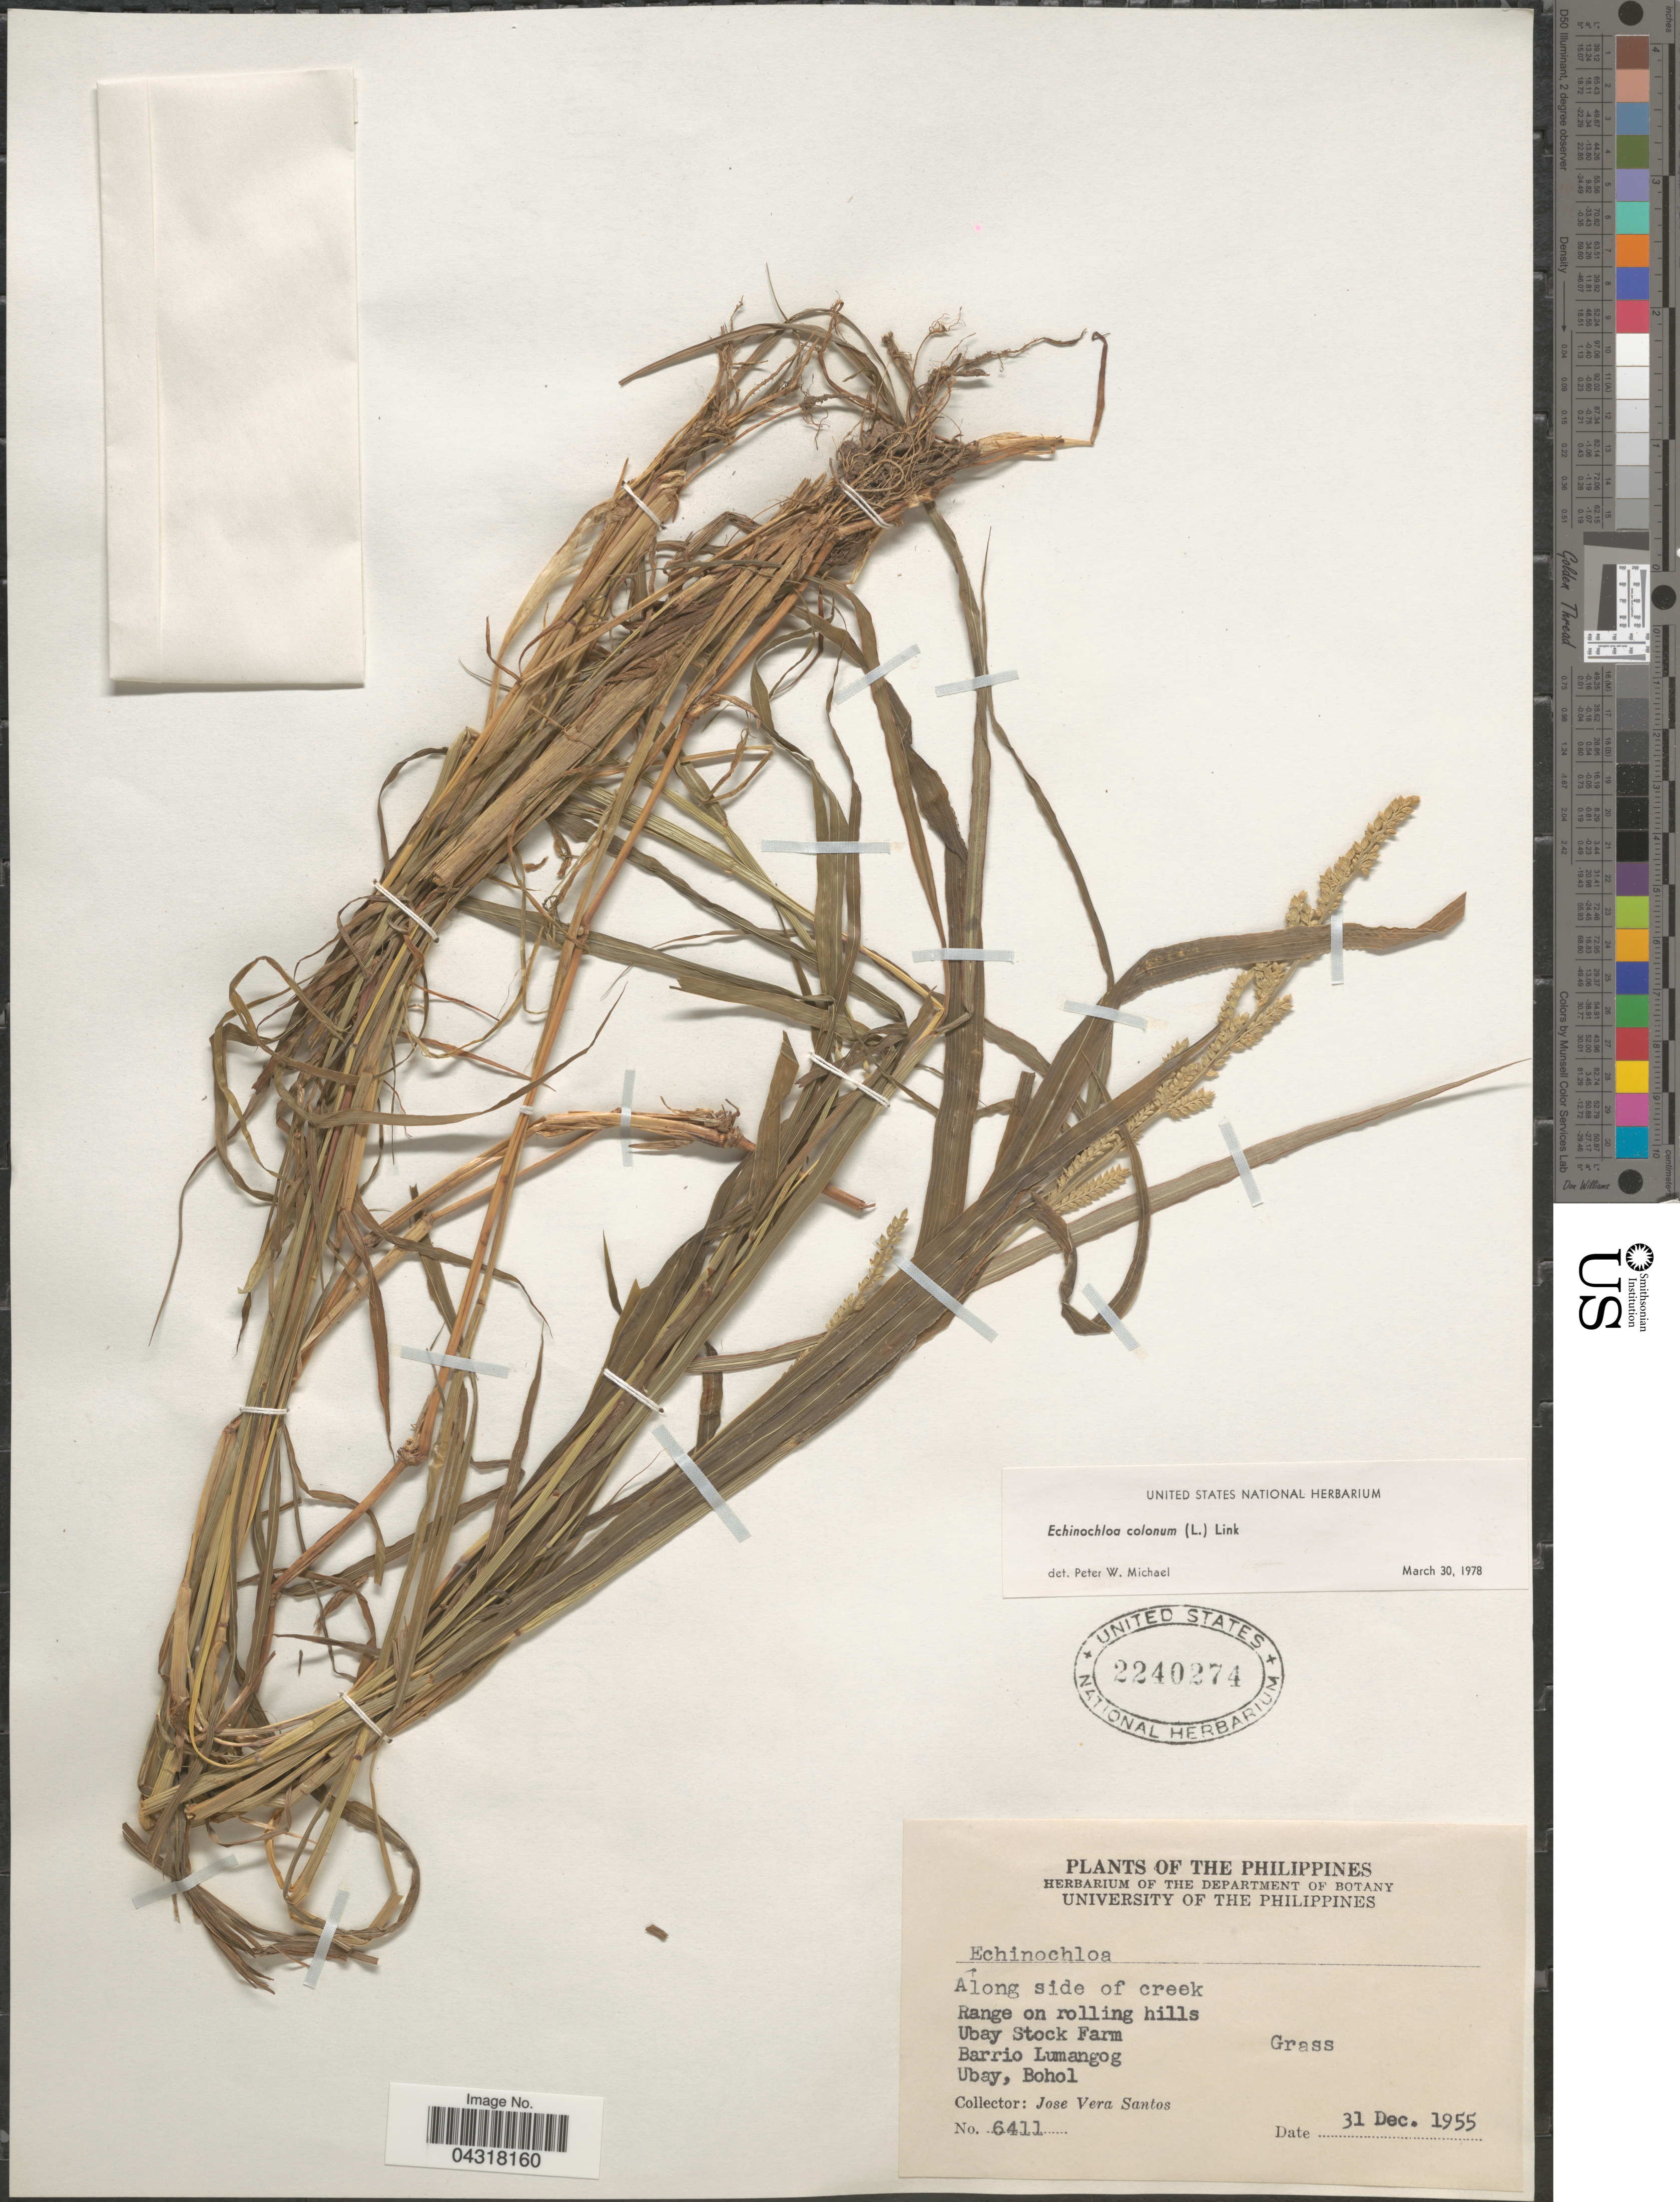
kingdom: Plantae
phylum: Tracheophyta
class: Liliopsida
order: Poales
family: Poaceae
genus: Echinochloa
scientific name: Echinochloa colona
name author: (L.) Link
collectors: J. Vera Santos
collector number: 6411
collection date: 1955-12-31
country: Philippines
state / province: Central Visayas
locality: Along side of creek. Range on rolling hills. Ubay Stock Farm. Barrio Lumangog. Ubay, Bohol.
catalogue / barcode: US 2240274